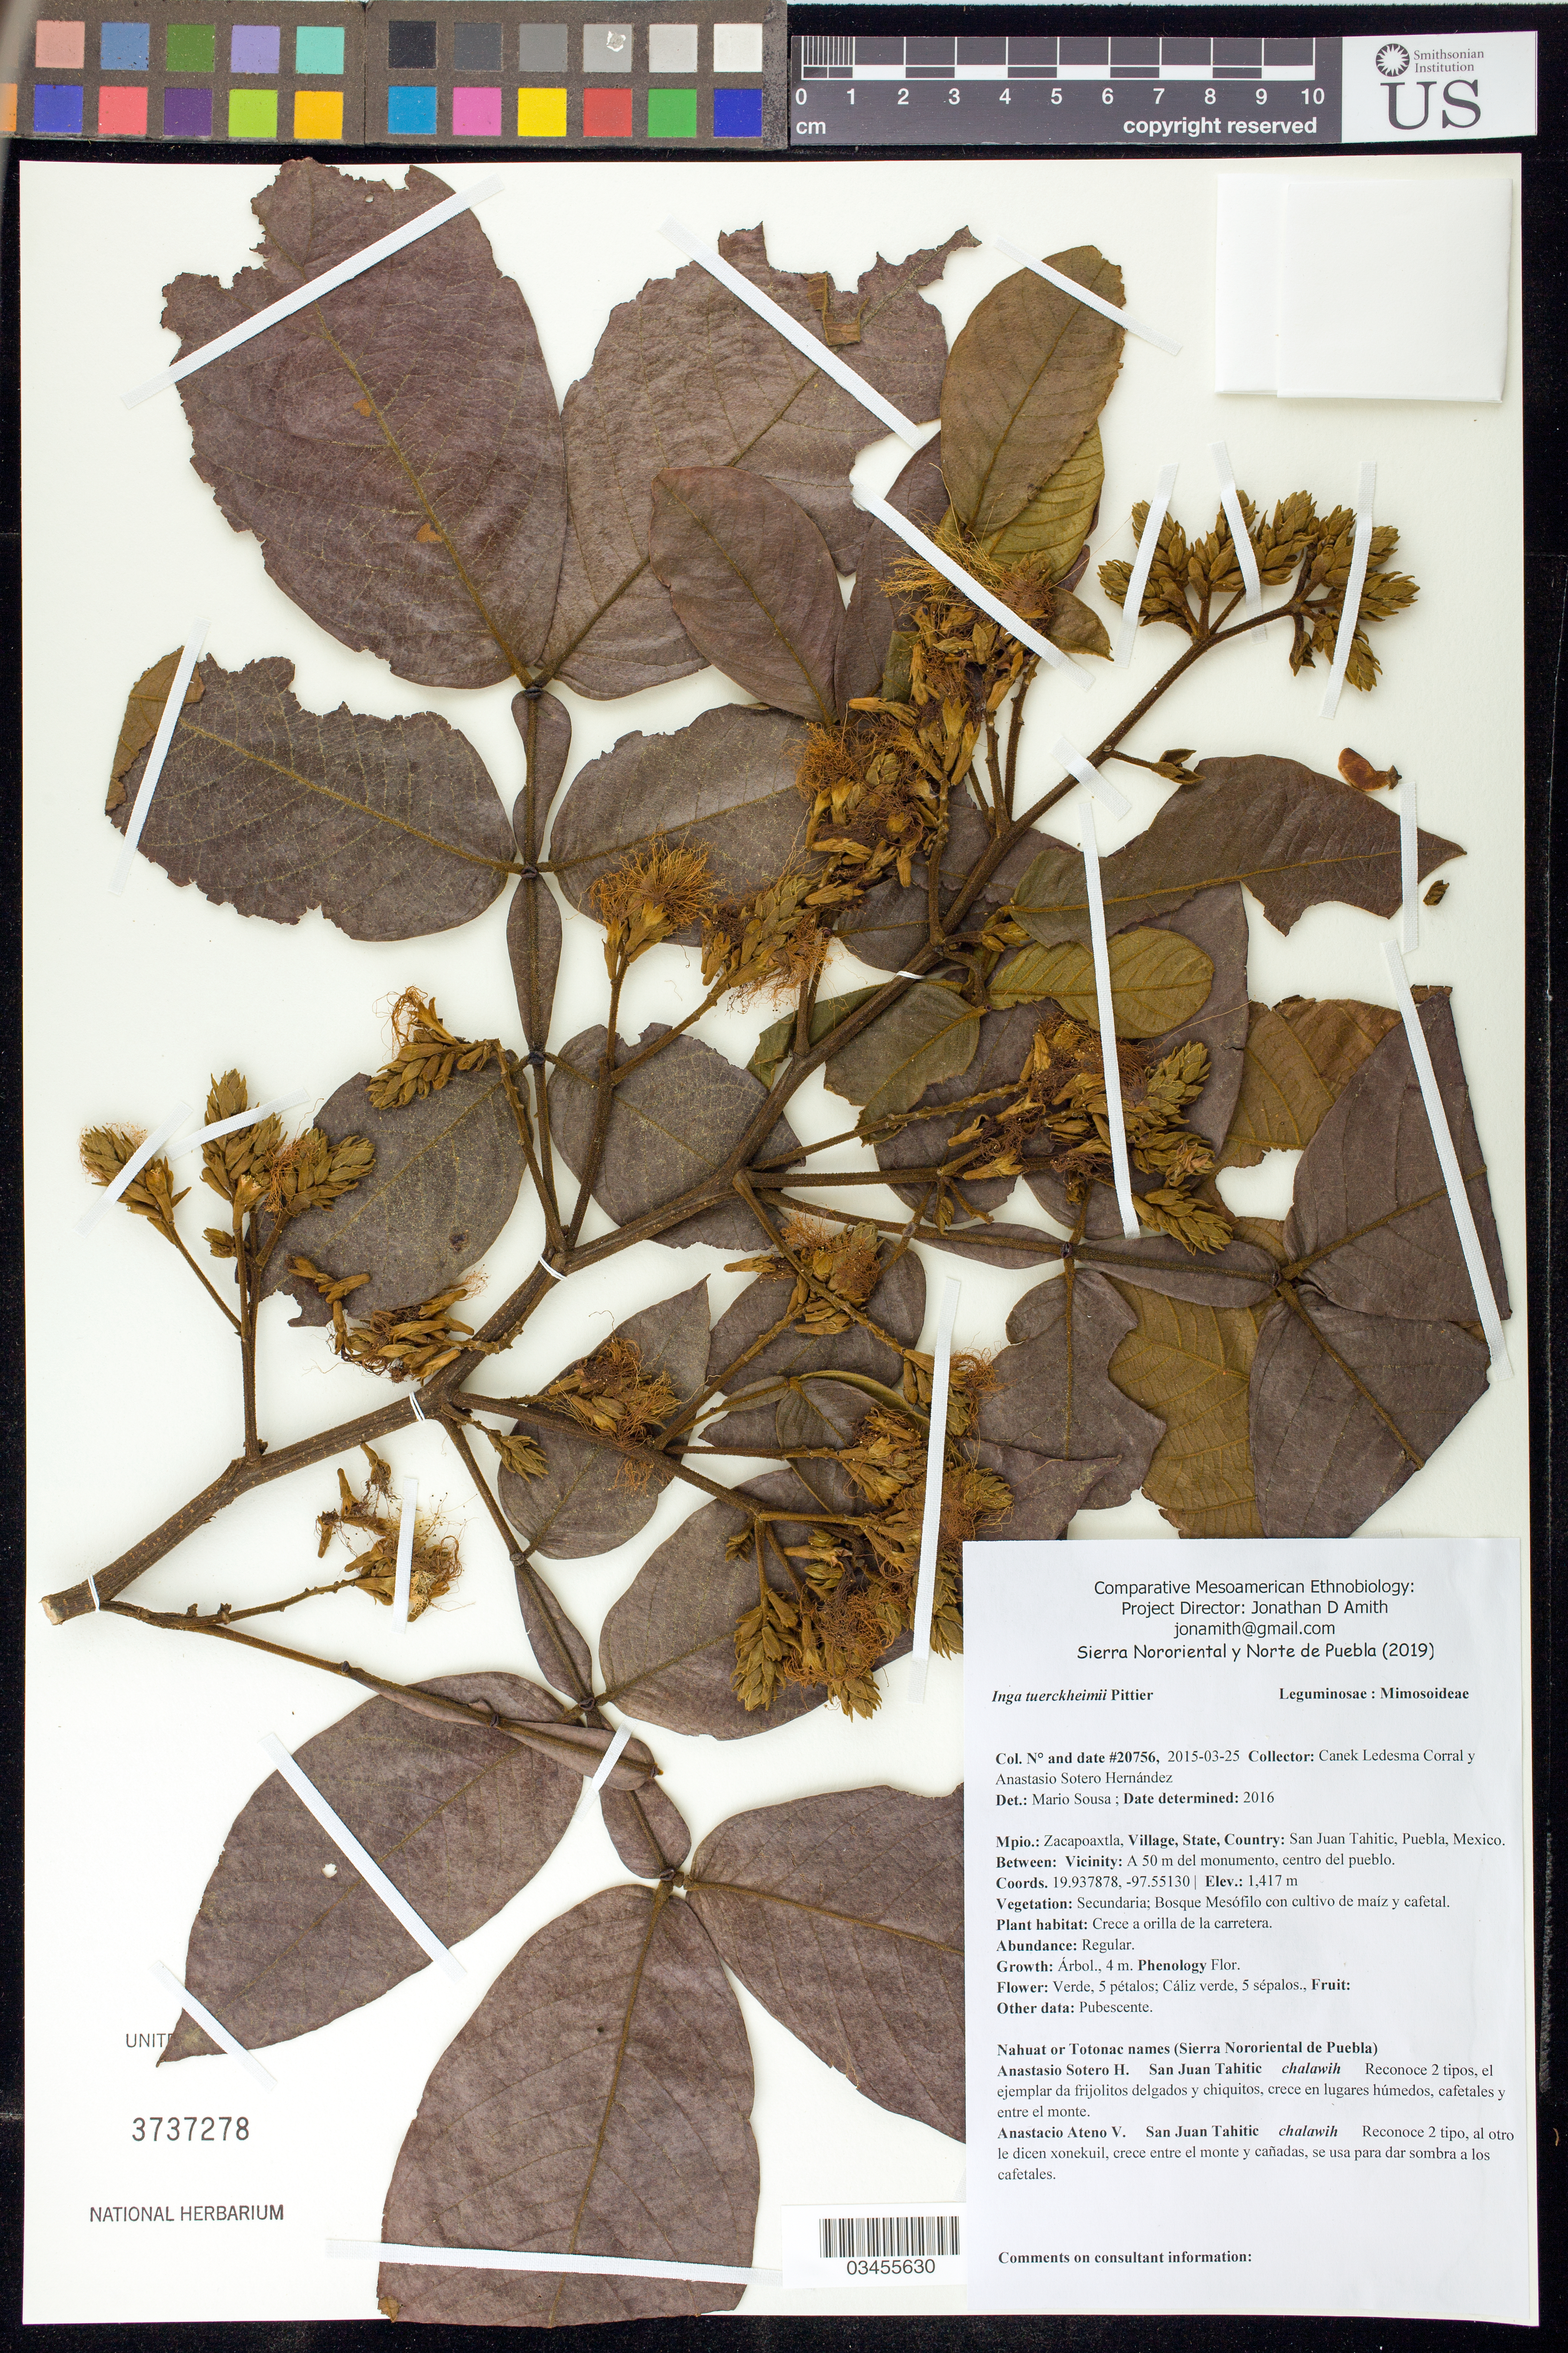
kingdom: Plantae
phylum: Tracheophyta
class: Magnoliopsida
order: Fabales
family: Fabaceae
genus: Inga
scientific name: Inga tuerckheimii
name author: Pittier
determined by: Sousa S., Mario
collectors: Canek Ledesma C. & A. Sotero H.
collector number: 20756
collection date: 2015-03-25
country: México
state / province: Puebla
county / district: Zacapoaxtla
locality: PUEBLO: San Juan Tahitic; LOCALIDAD EXACTA: A 50 m del monumento, centro del pueblo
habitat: Bosque mesófilo con cultivo de maíz y cafetal | Crece a orilla de la carretera.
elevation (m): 1417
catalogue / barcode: US 3737278